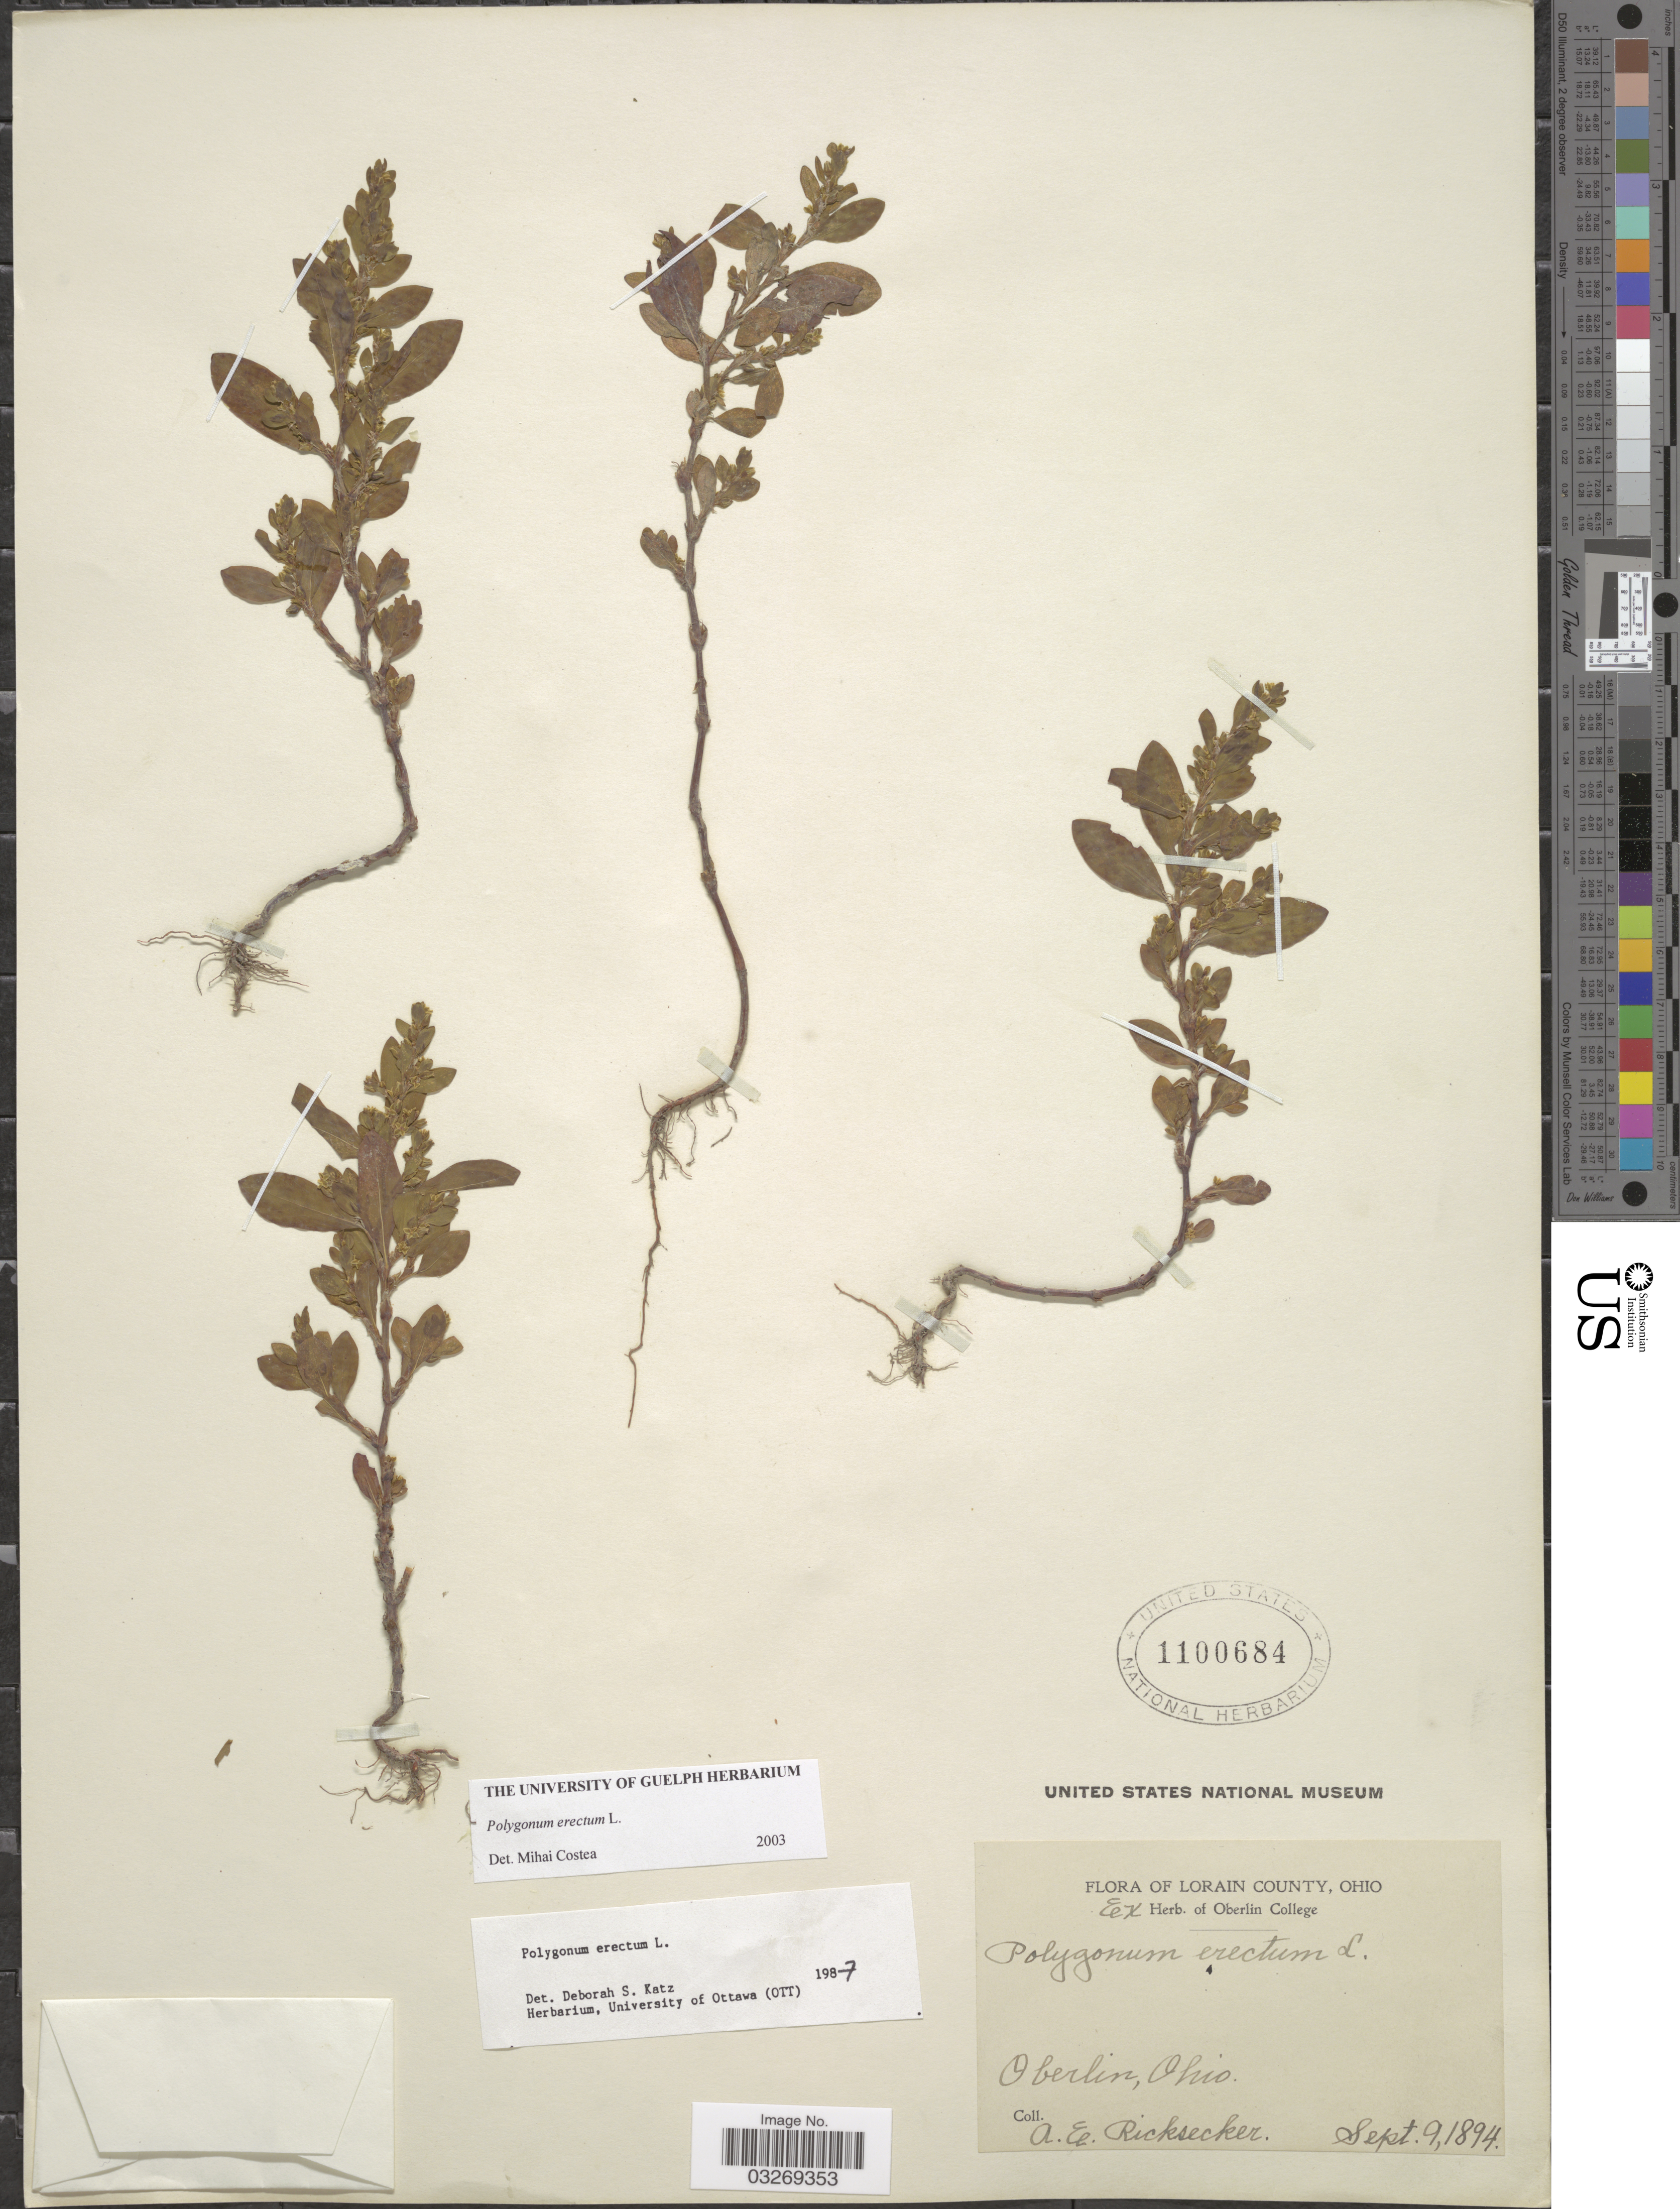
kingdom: Plantae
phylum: Tracheophyta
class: Magnoliopsida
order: Caryophyllales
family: Polygonaceae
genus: Polygonum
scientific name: Polygonum erectum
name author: L.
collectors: A. E. Ricksecker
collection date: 1894-09-09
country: United States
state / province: Ohio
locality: Lorain County, Oberlin.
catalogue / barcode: US 1100684